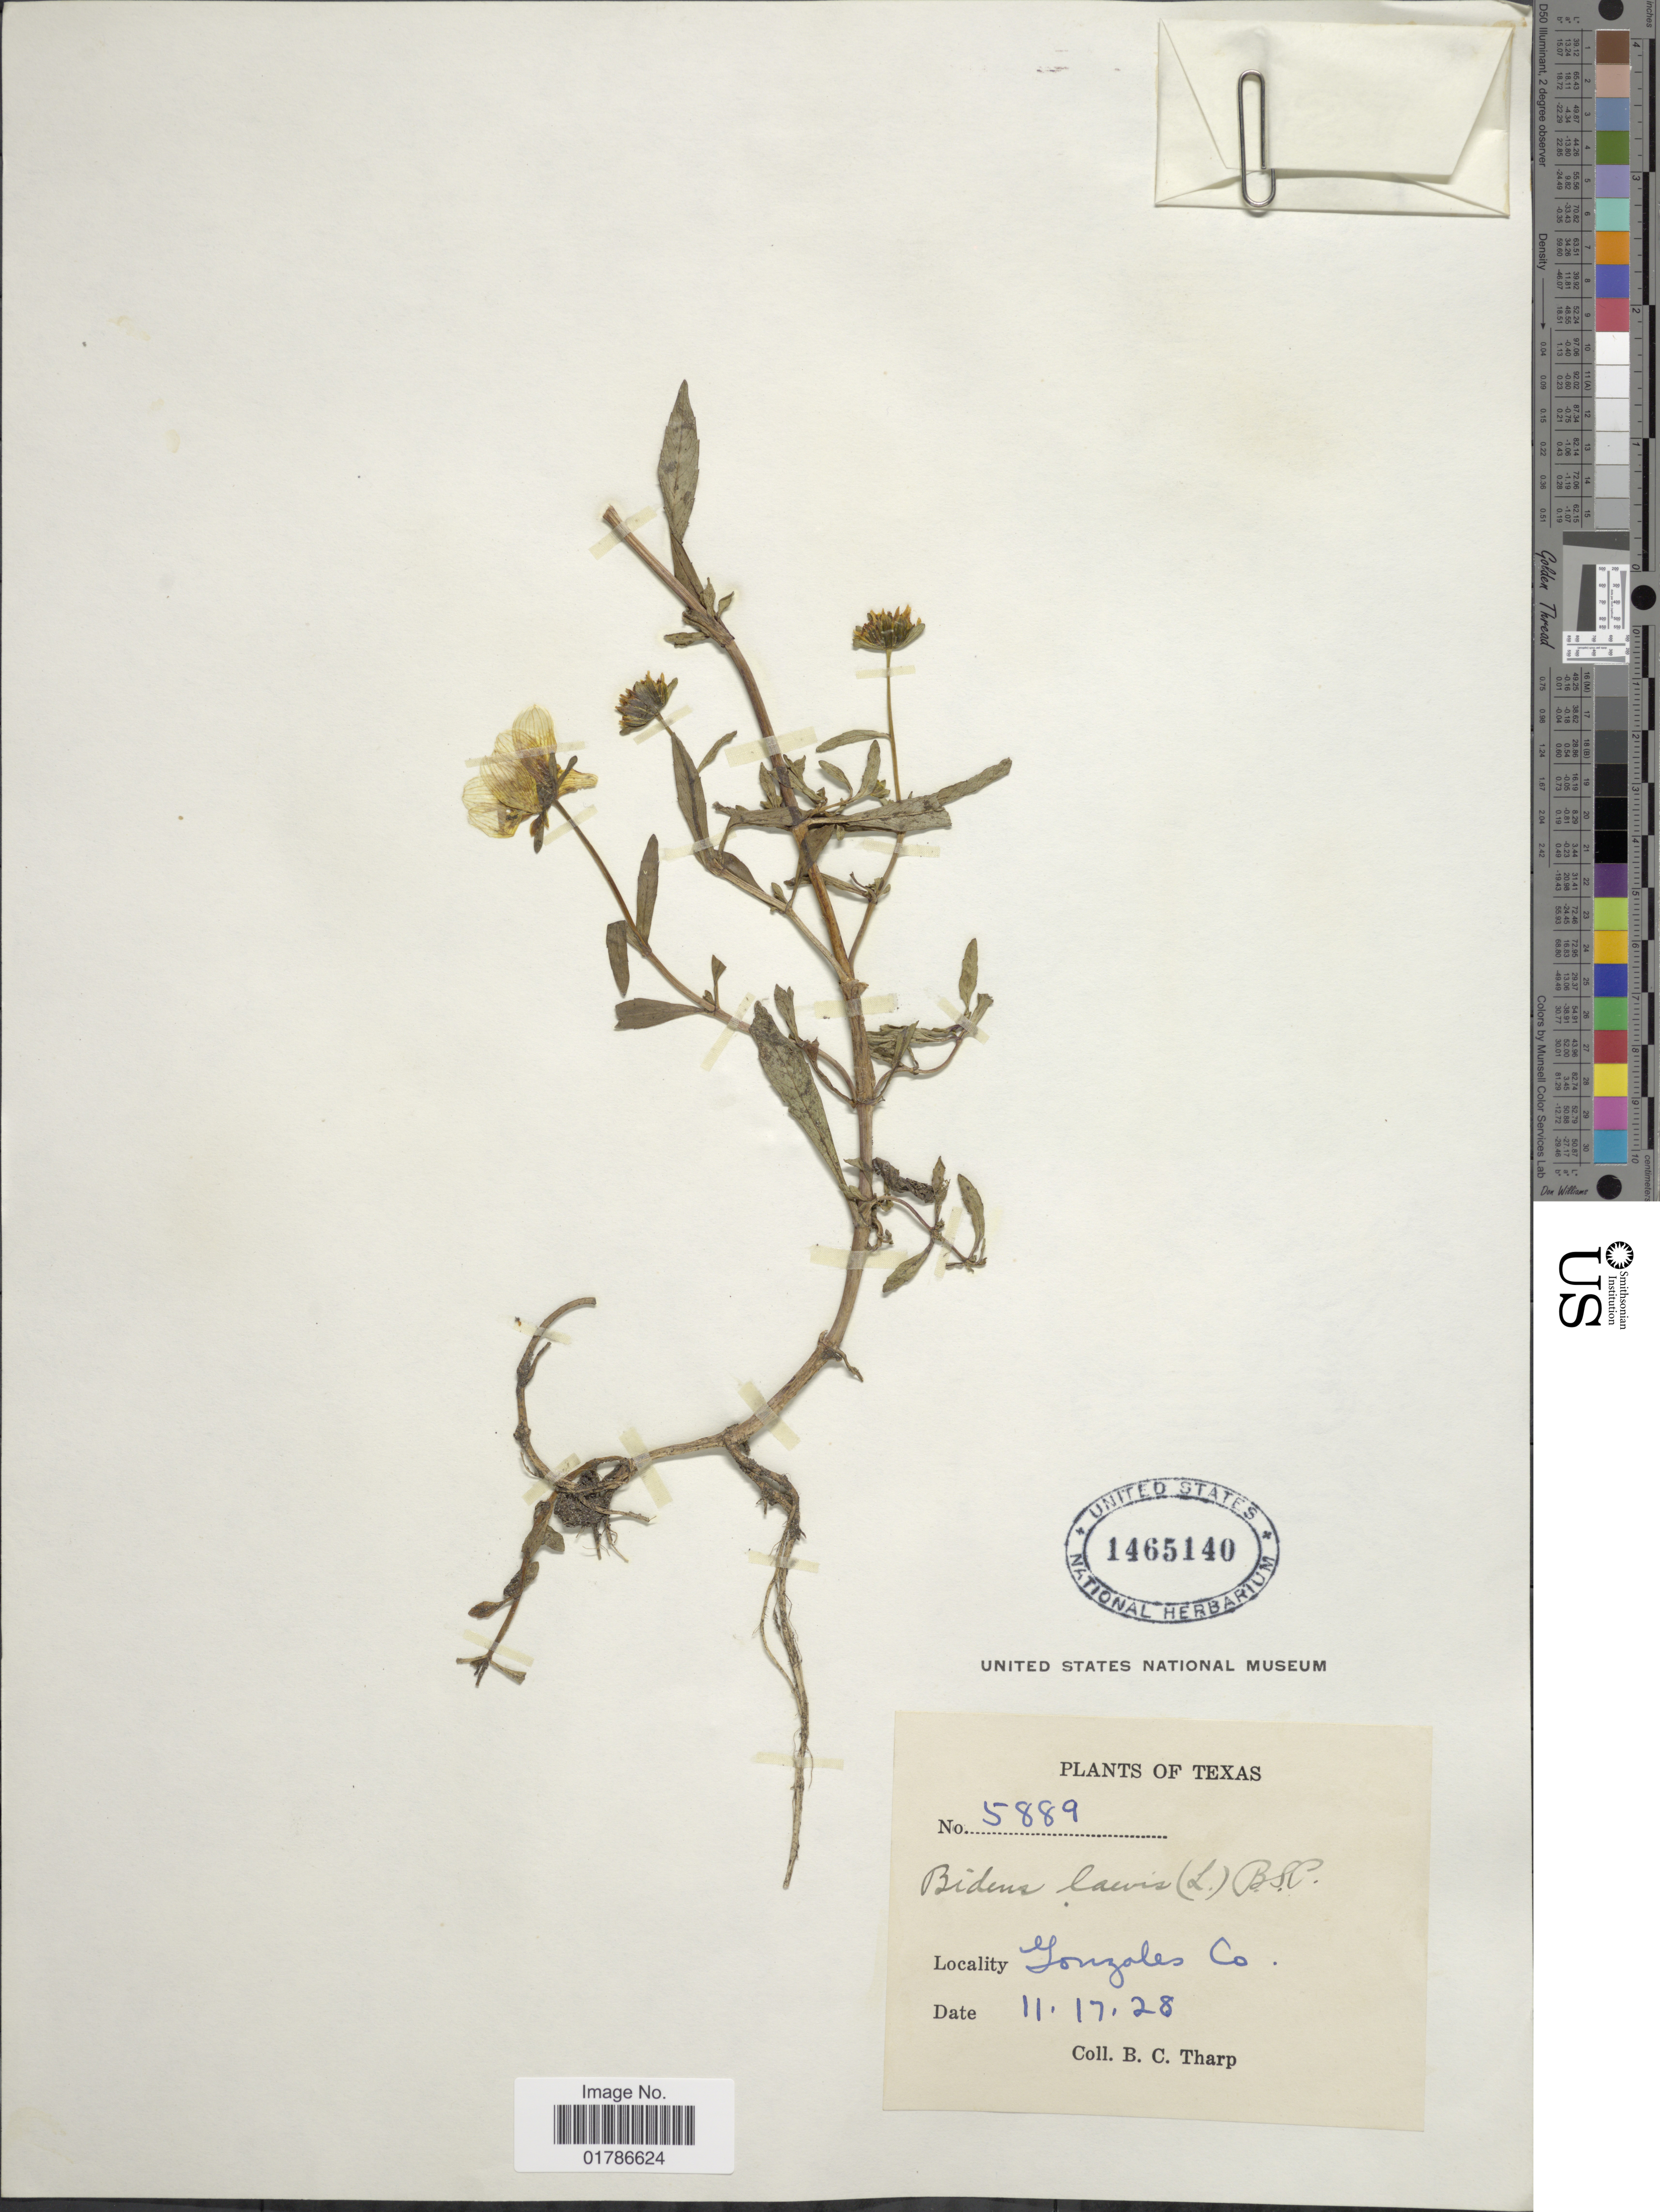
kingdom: Plantae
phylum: Tracheophyta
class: Magnoliopsida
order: Asterales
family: Asteraceae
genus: Bidens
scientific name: Bidens laevis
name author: (L.) Britton, Stearns & Poggenb.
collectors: B. C. Tharp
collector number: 5889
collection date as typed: Transcribed d/m/y: 17/11/28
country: United States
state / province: Texas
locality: Jonzales Co.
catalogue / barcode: US 1465140